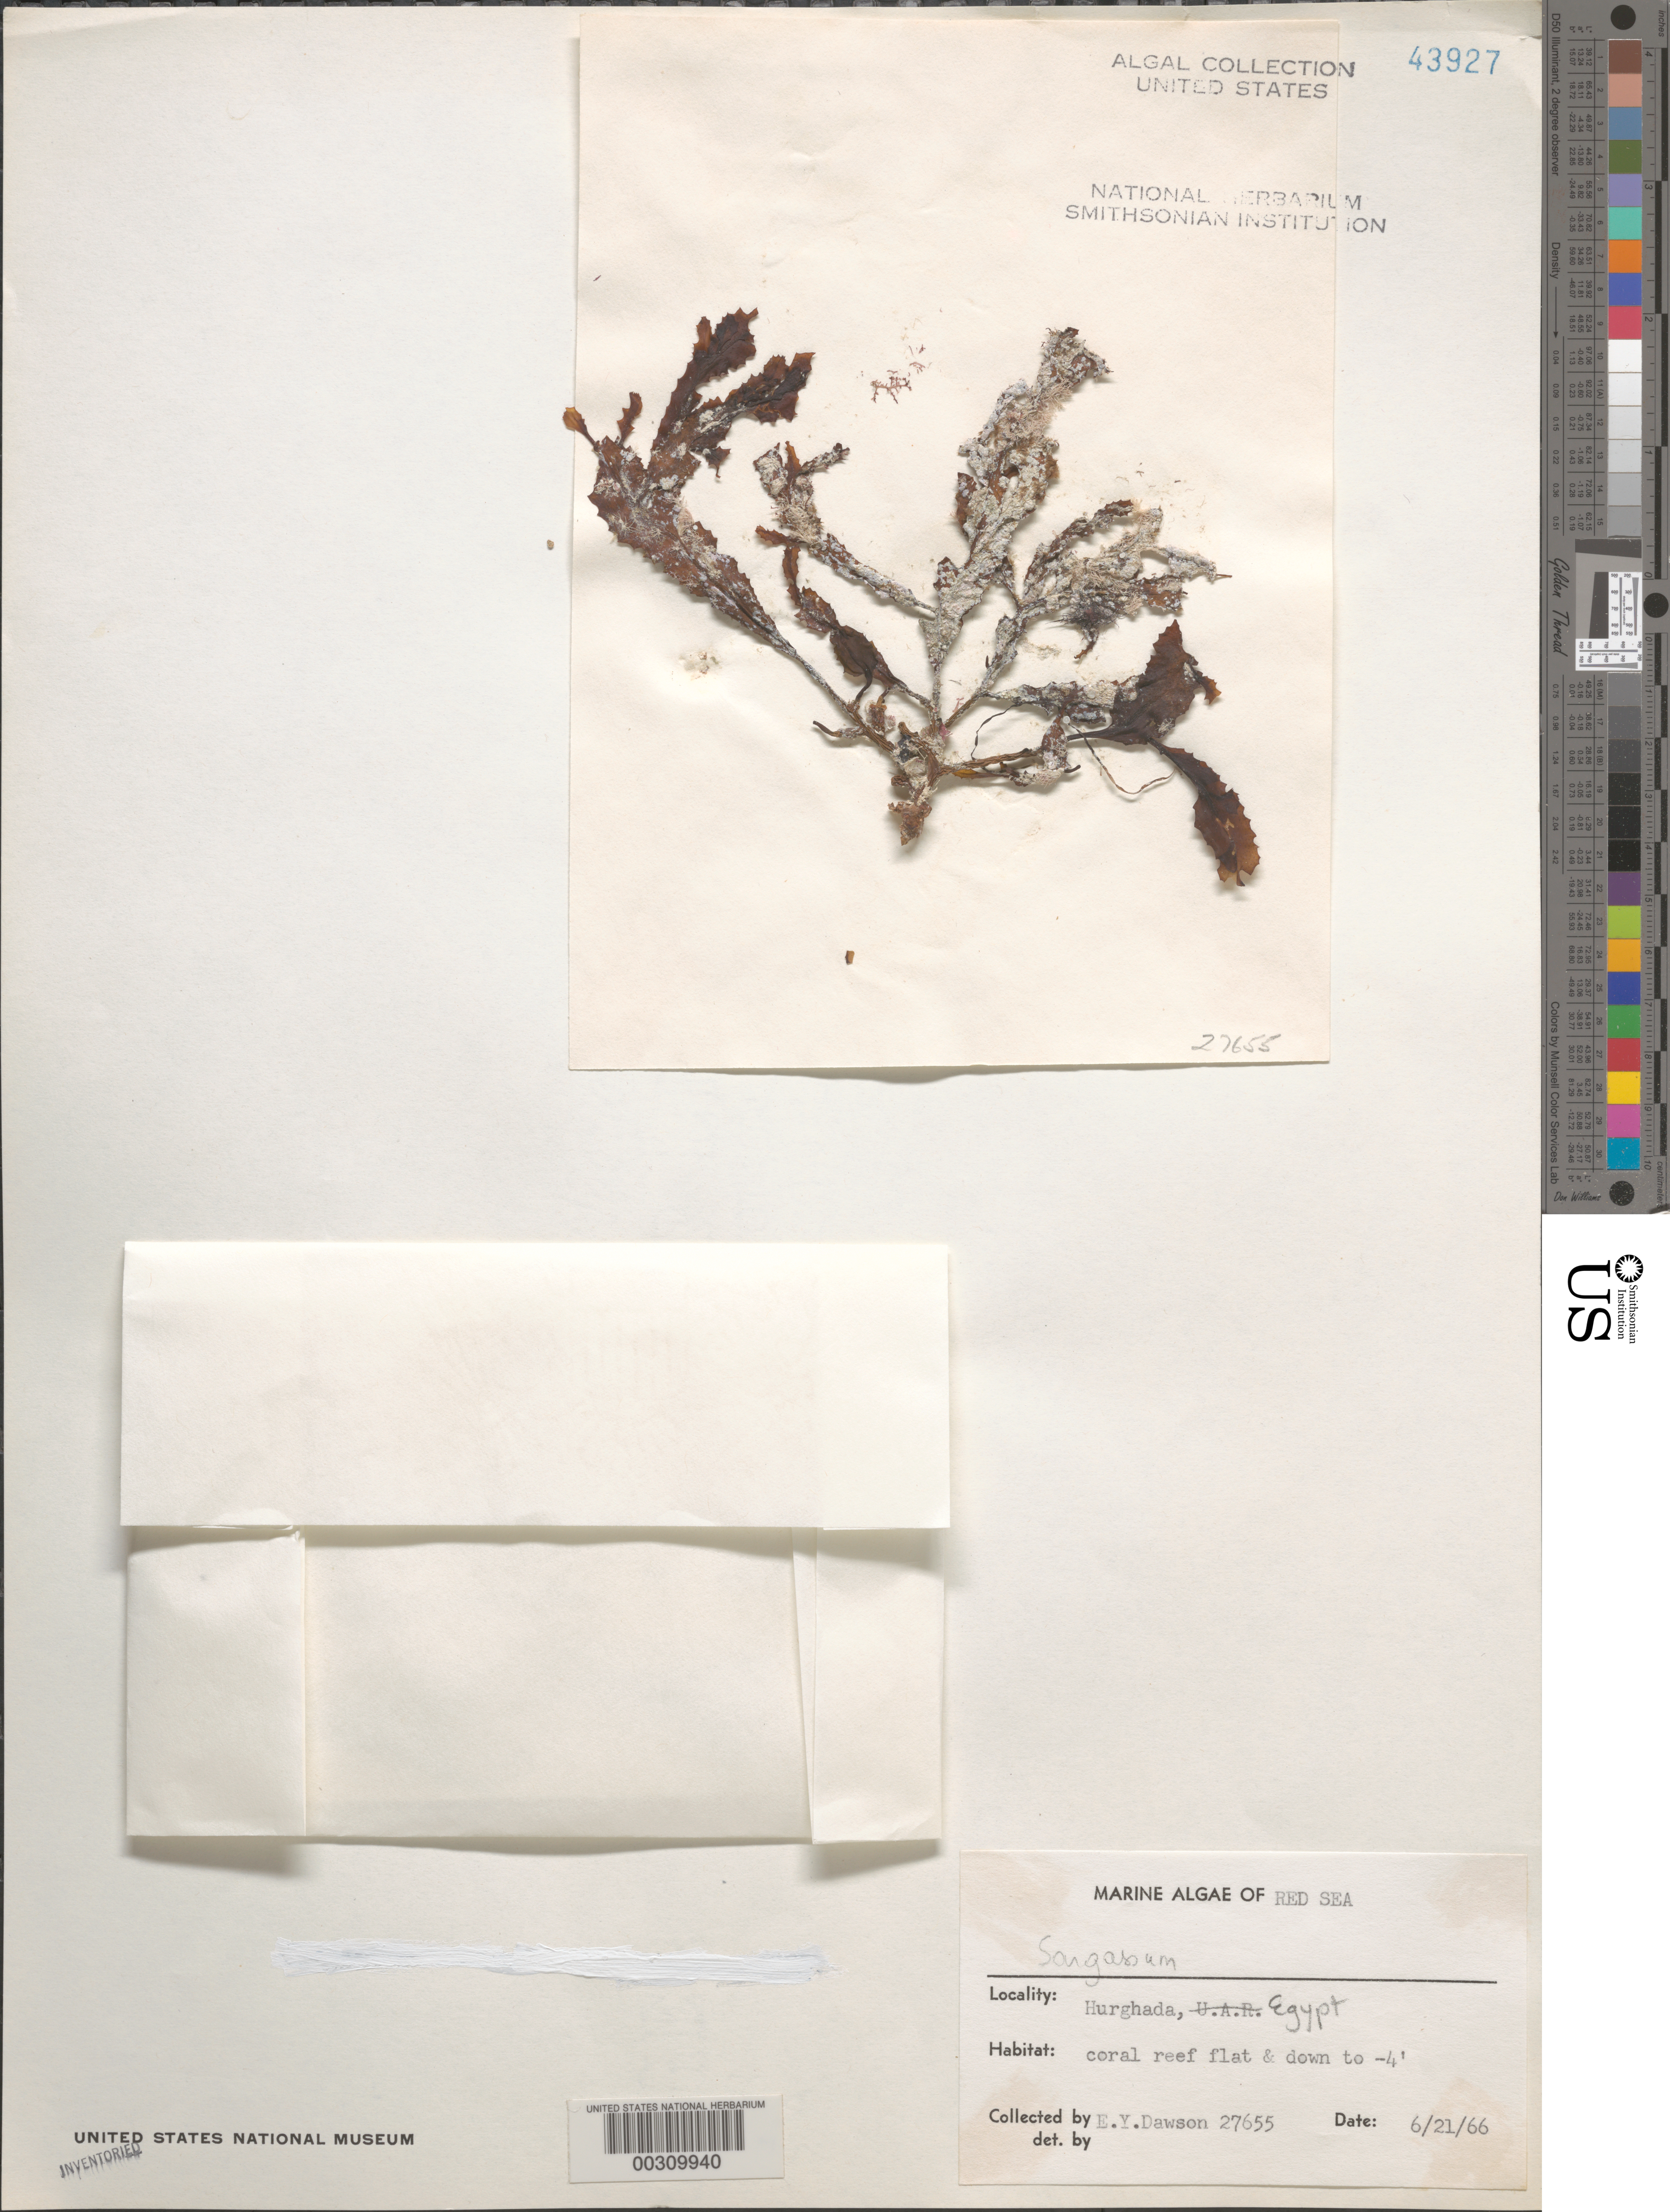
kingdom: Chromista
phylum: Ochrophyta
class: Phaeophyceae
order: Fucales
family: Sargassaceae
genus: Sargassum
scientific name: Sargassum sp.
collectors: E. Y. Dawson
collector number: EYD 27655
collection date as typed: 21 Jun 1966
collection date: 1966-06-21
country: Egypt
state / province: Al Bahr al Ahmar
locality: Hurghada, Red Sea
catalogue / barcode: US 43927